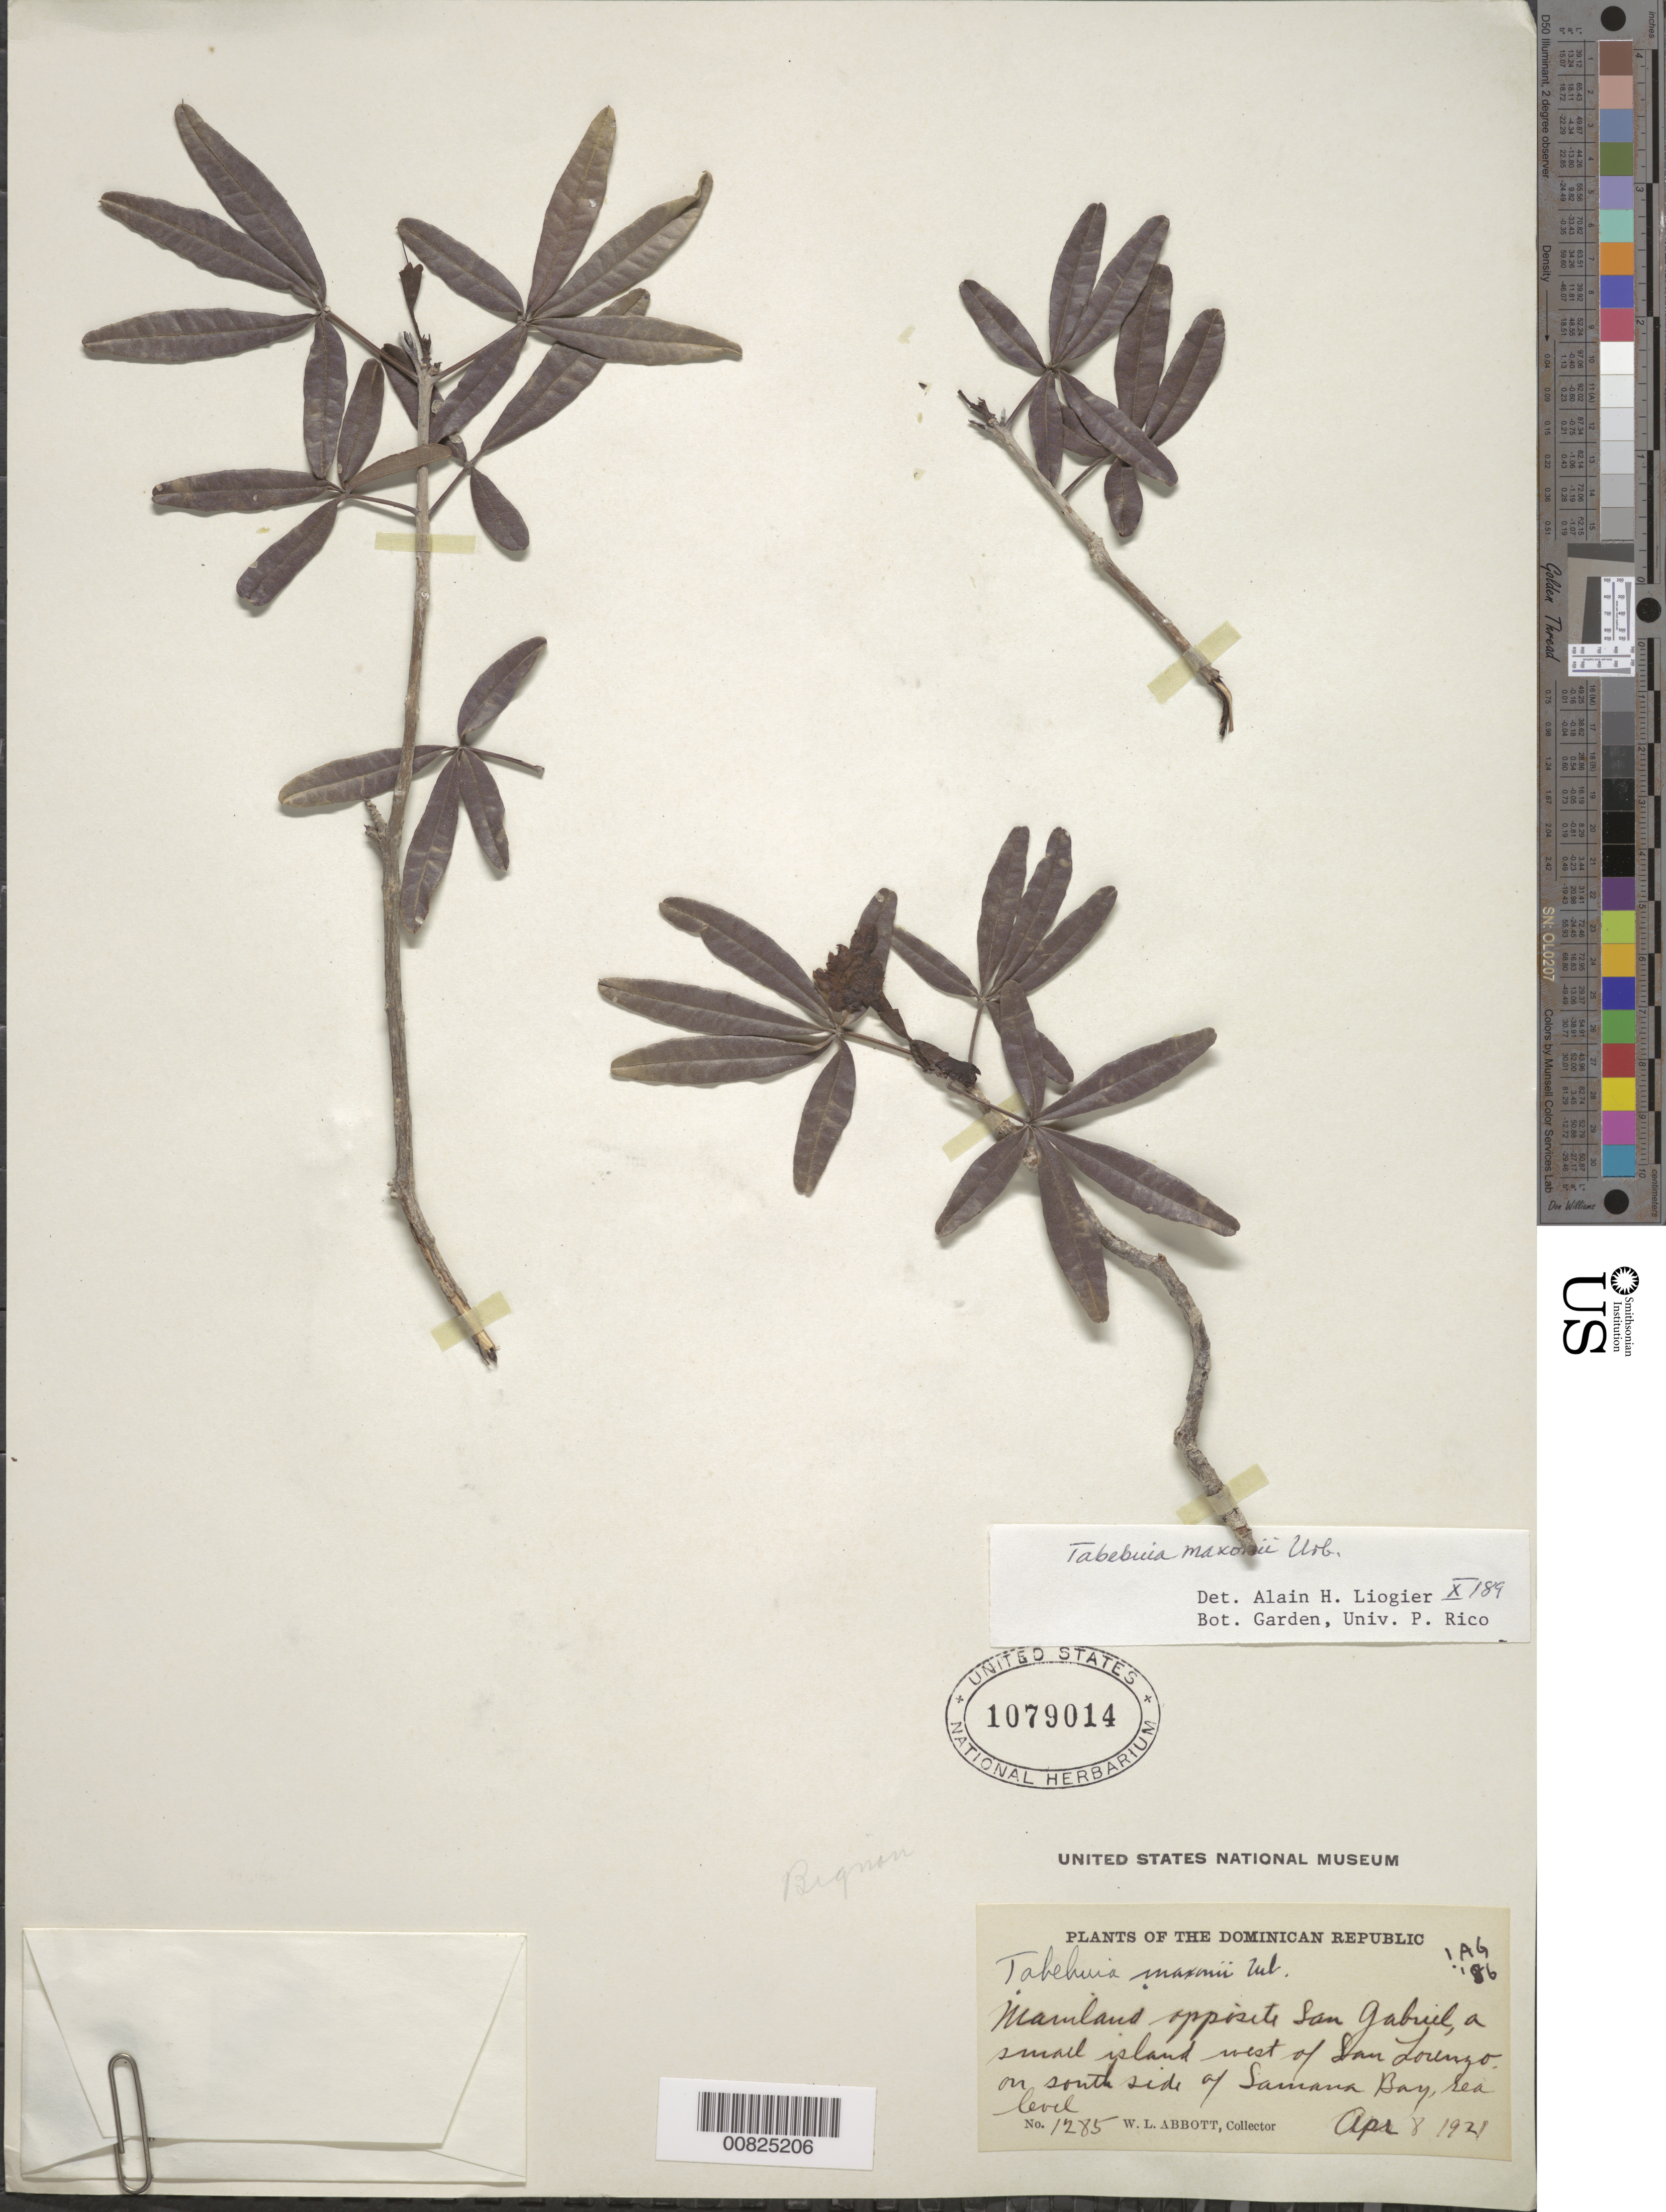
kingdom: Plantae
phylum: Tracheophyta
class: Magnoliopsida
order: Lamiales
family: Bignoniaceae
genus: Tabebuia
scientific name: Tabebuia maxonii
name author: Urb.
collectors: W. L. Abbott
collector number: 1285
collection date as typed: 08 Apr 1921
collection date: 1921-04-08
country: Dominican Republic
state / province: Samana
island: Hispaniola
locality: Mainland opposite San Gabriel, a small island W of San Lorenzo, on S ide of Samaná Bay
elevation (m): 0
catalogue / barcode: US 1079014